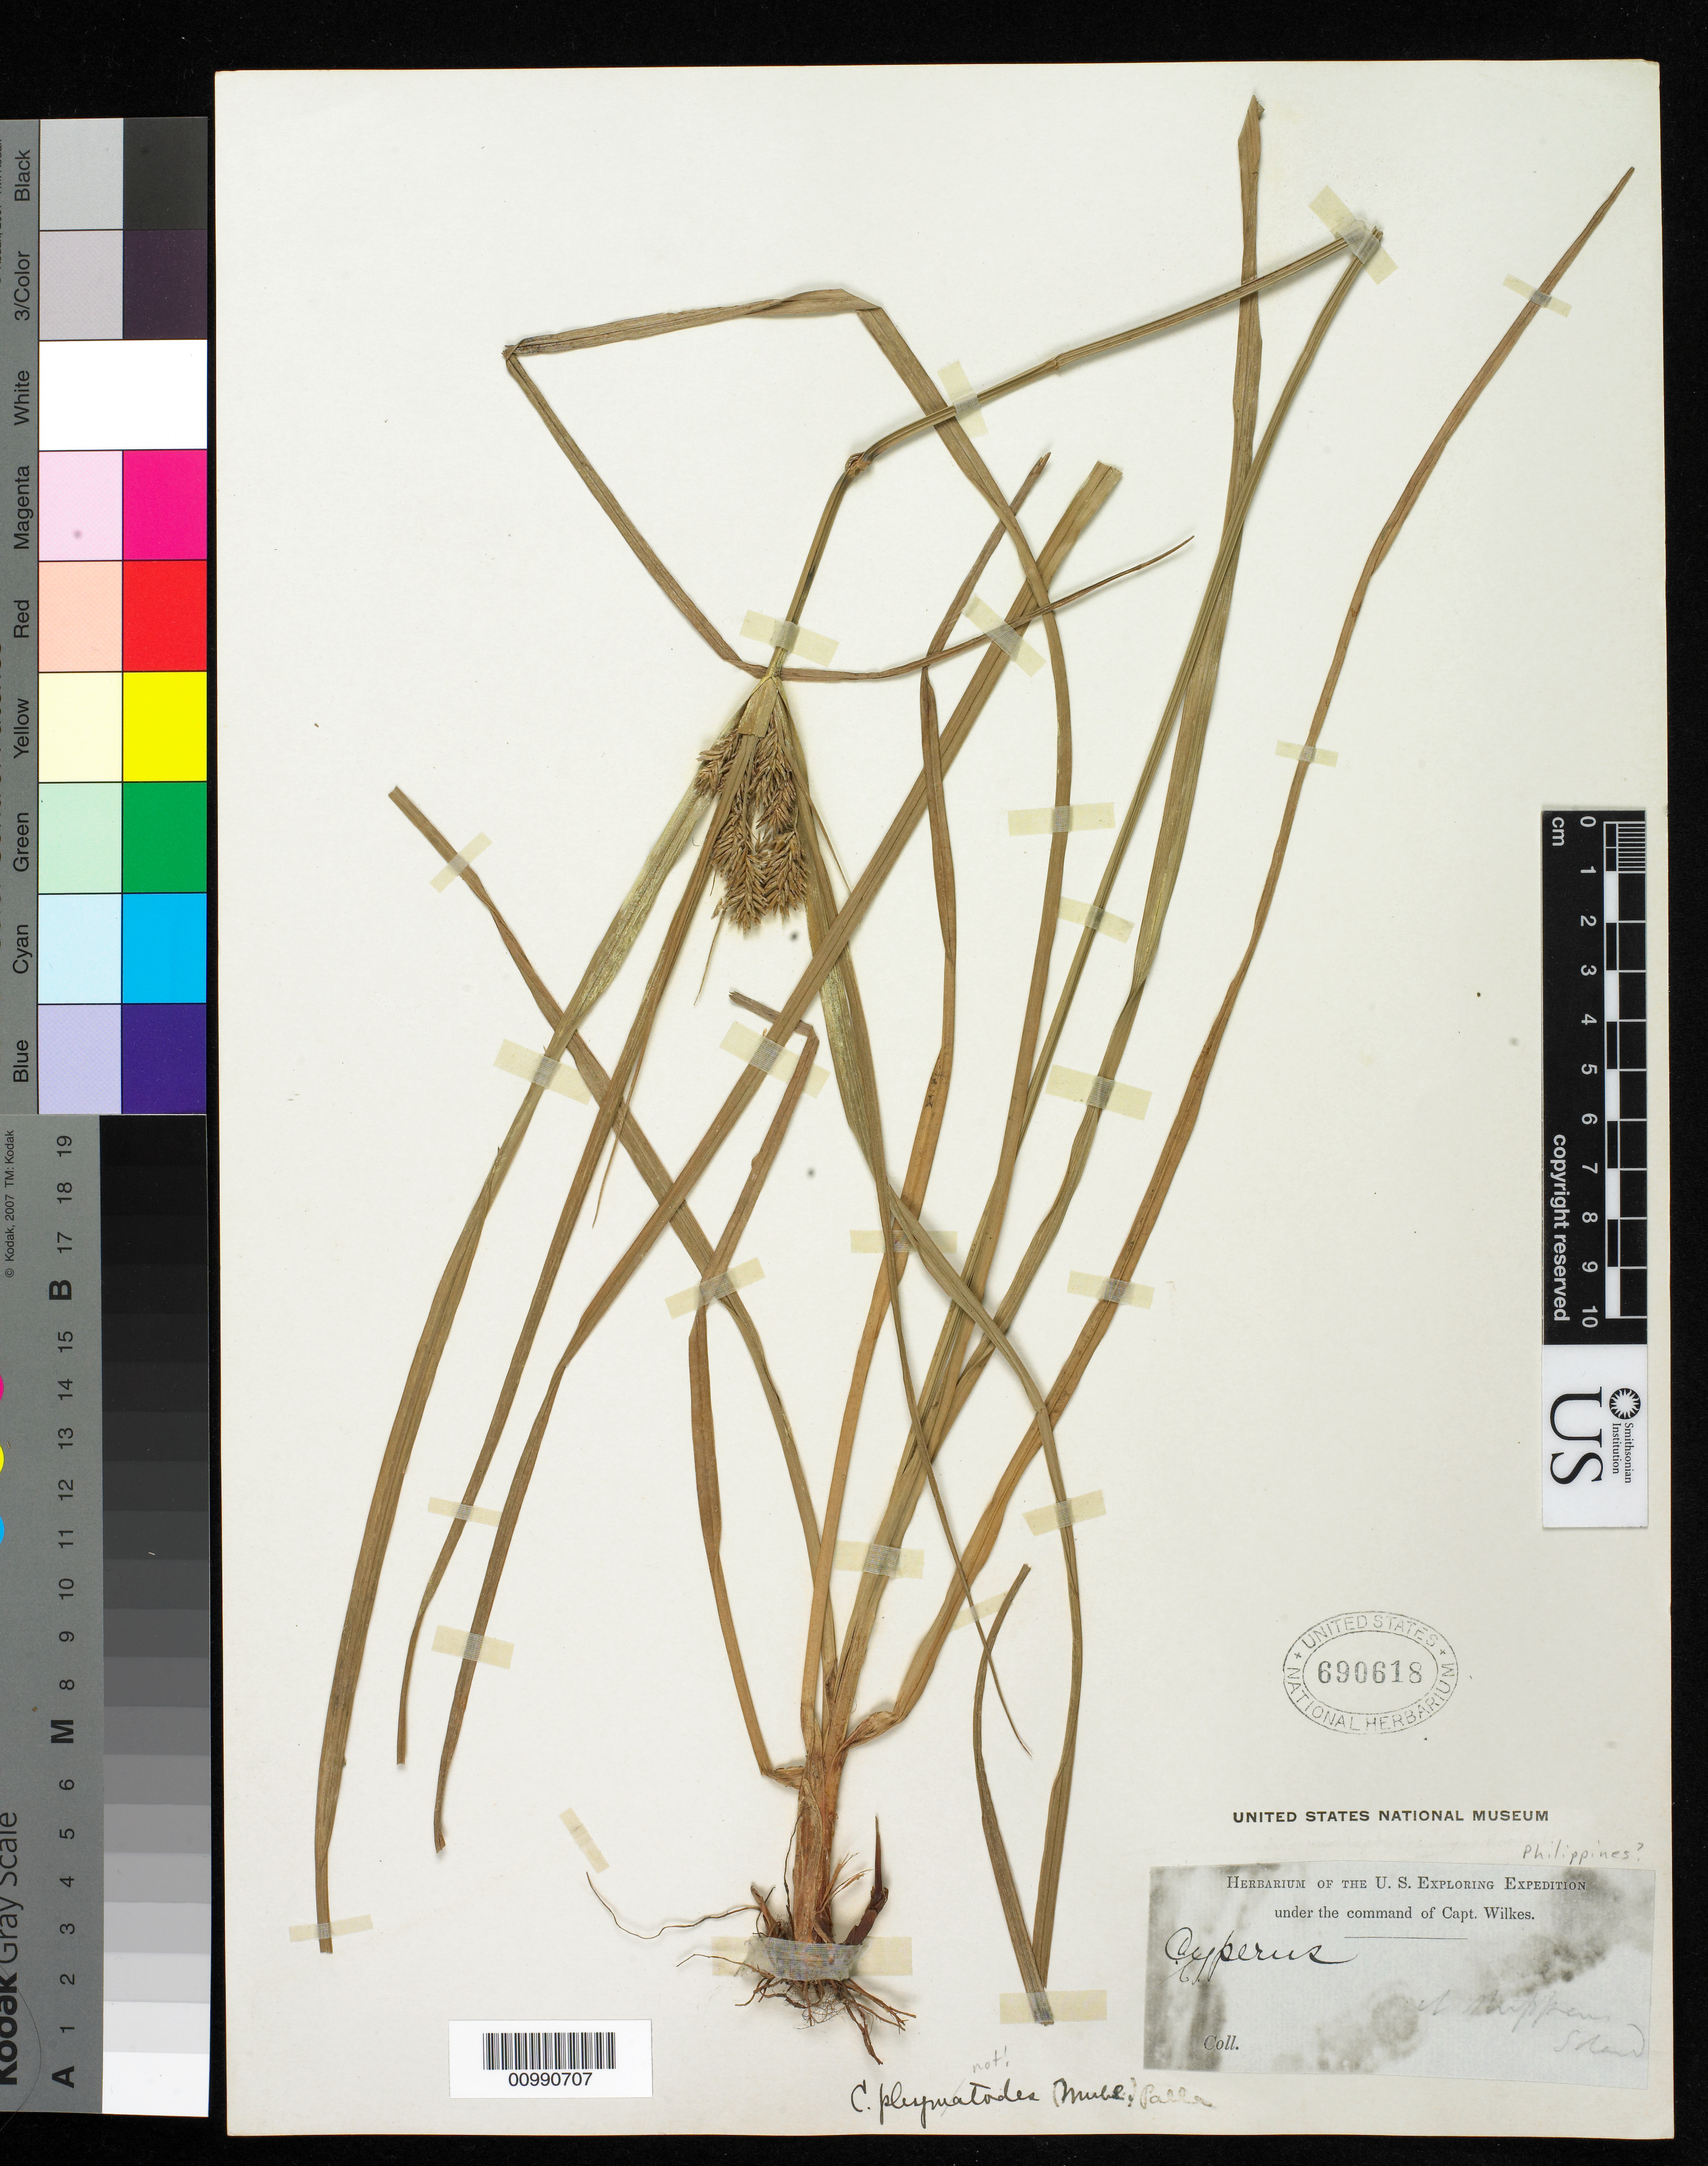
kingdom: Plantae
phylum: Tracheophyta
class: Liliopsida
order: Poales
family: Cyperaceae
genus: Cyperus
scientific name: Cyperus sp.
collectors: Wilkes Explor. Exped.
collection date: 1838/1842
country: Philippines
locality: Philipan Island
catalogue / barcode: US 690618